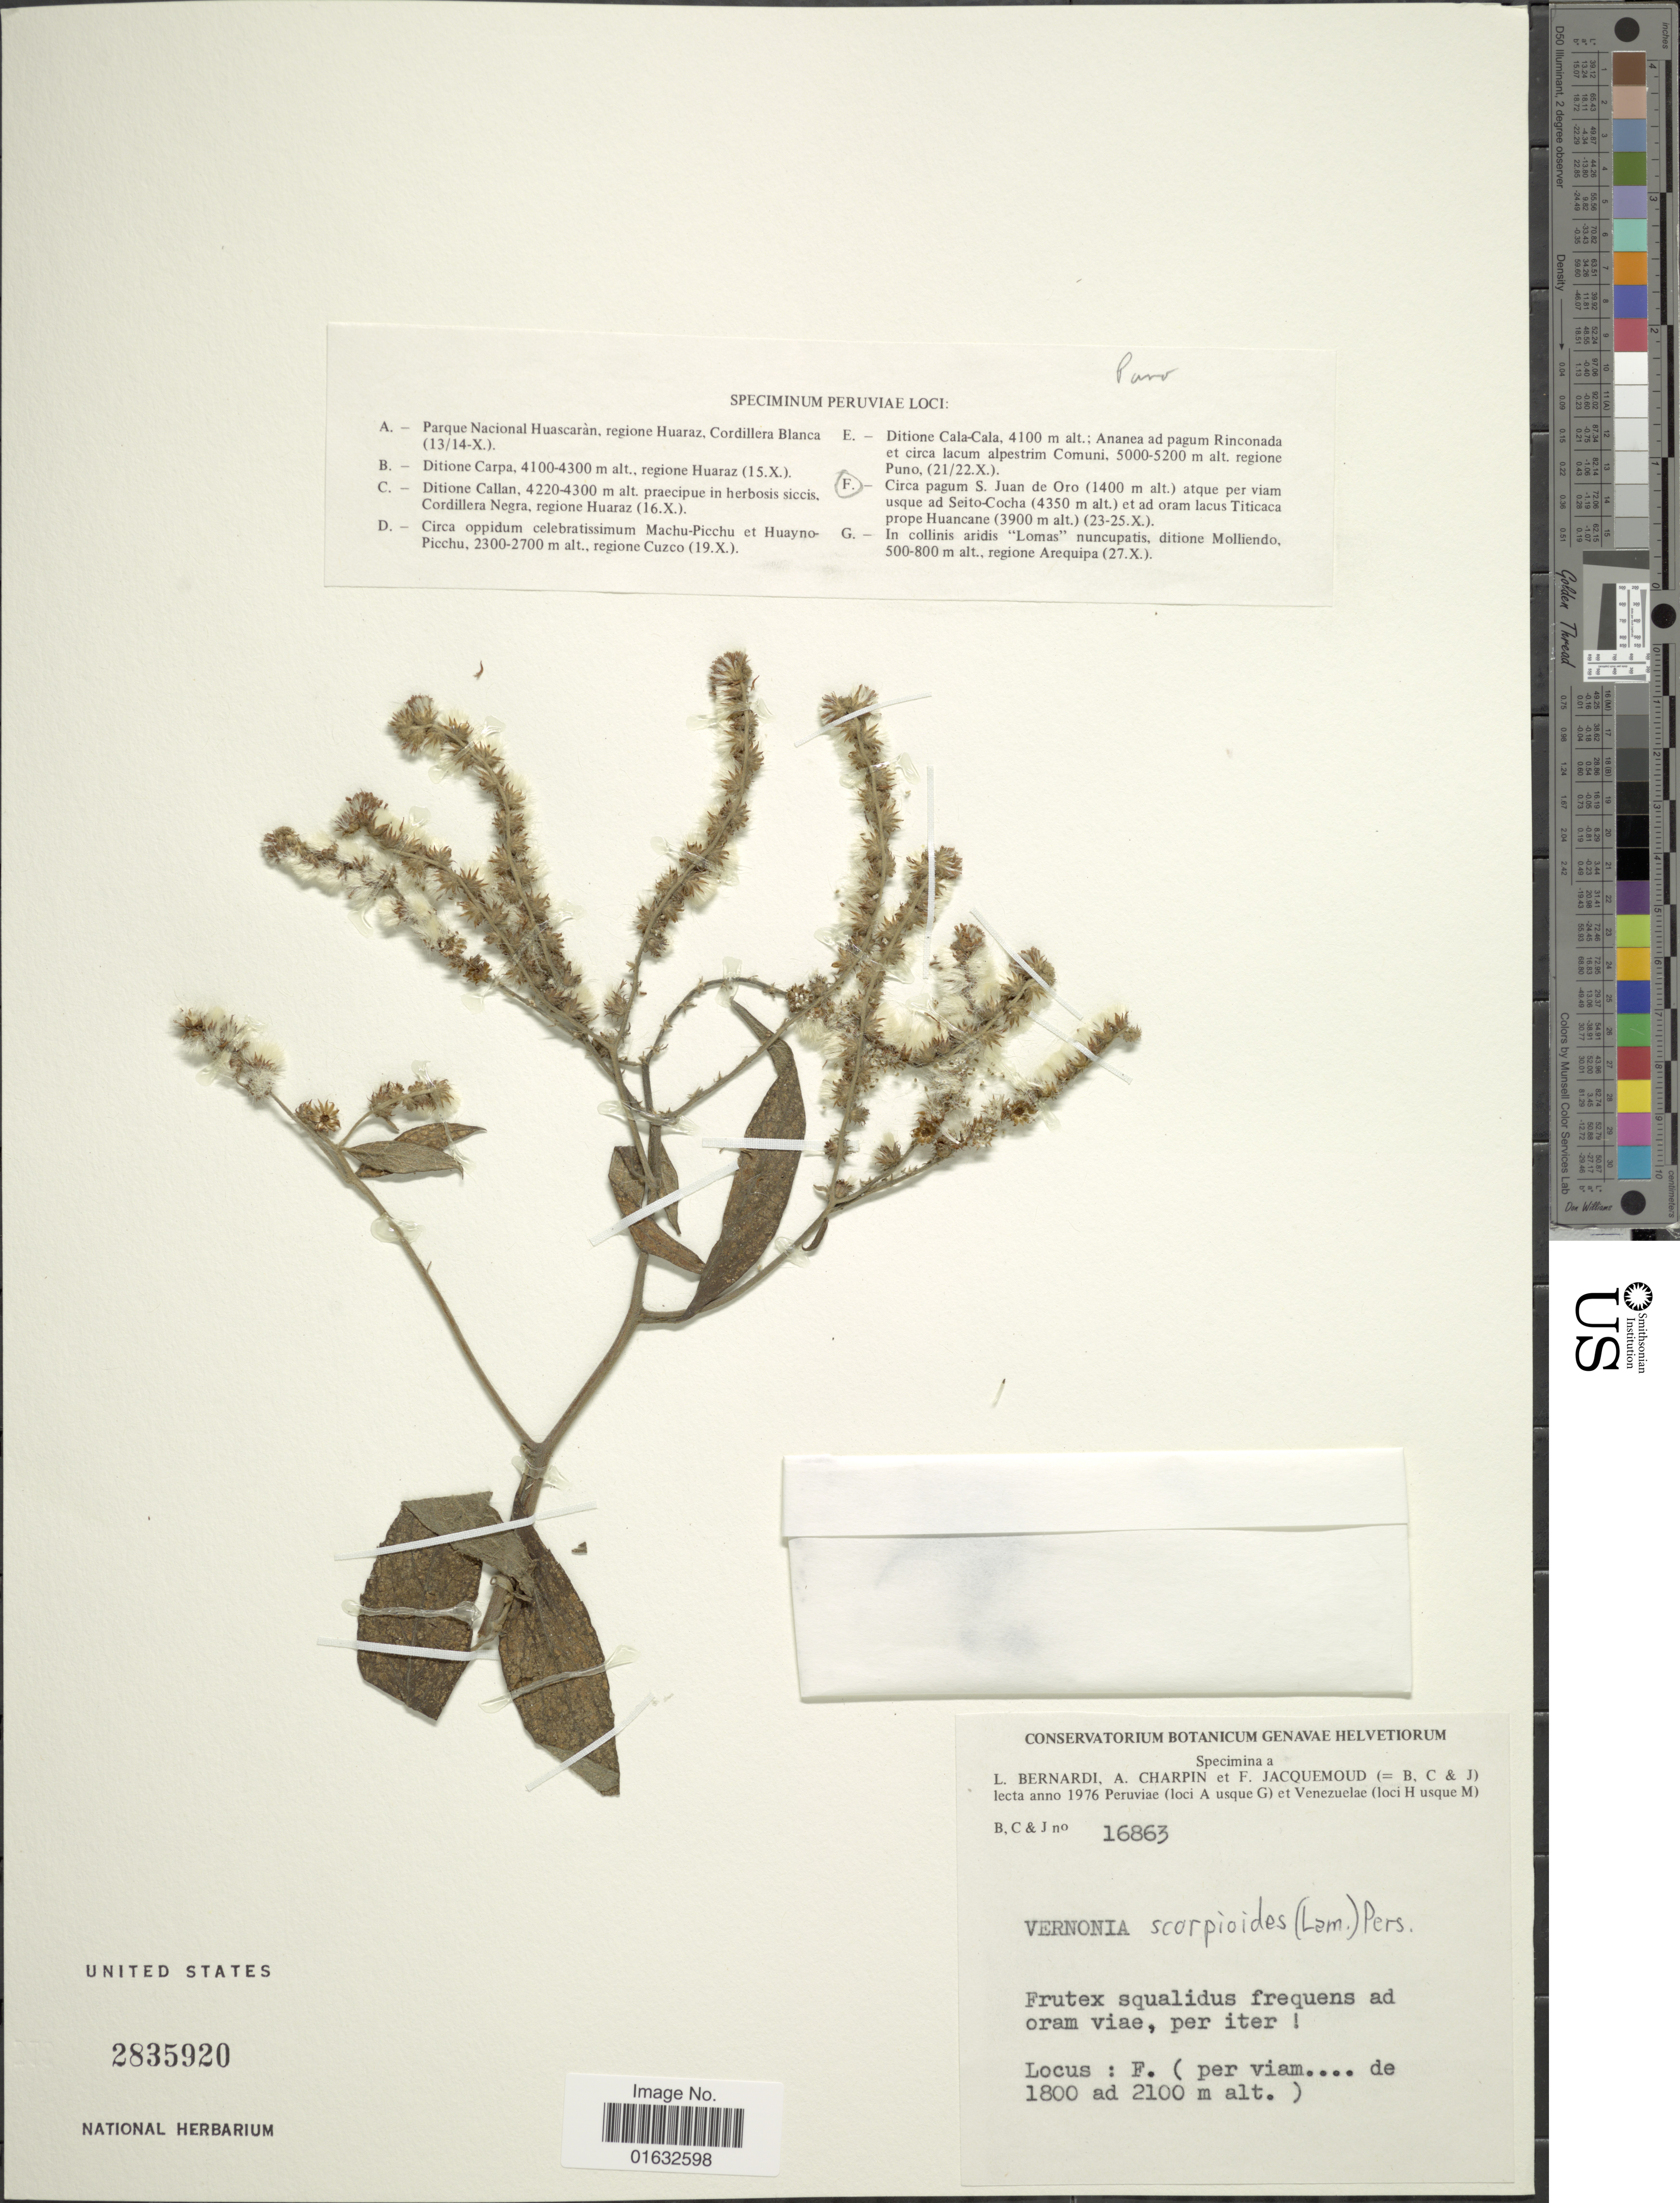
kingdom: Plantae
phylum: Tracheophyta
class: Magnoliopsida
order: Asterales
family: Asteraceae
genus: Cyrtocymura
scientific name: Cyrtocymura scorpioides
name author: (Lam.) H. Rob.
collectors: L. Bernardi, A. Charpin & F. Jacquemoud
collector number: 16863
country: Peru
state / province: Puno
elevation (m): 1800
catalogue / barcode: US 2835920